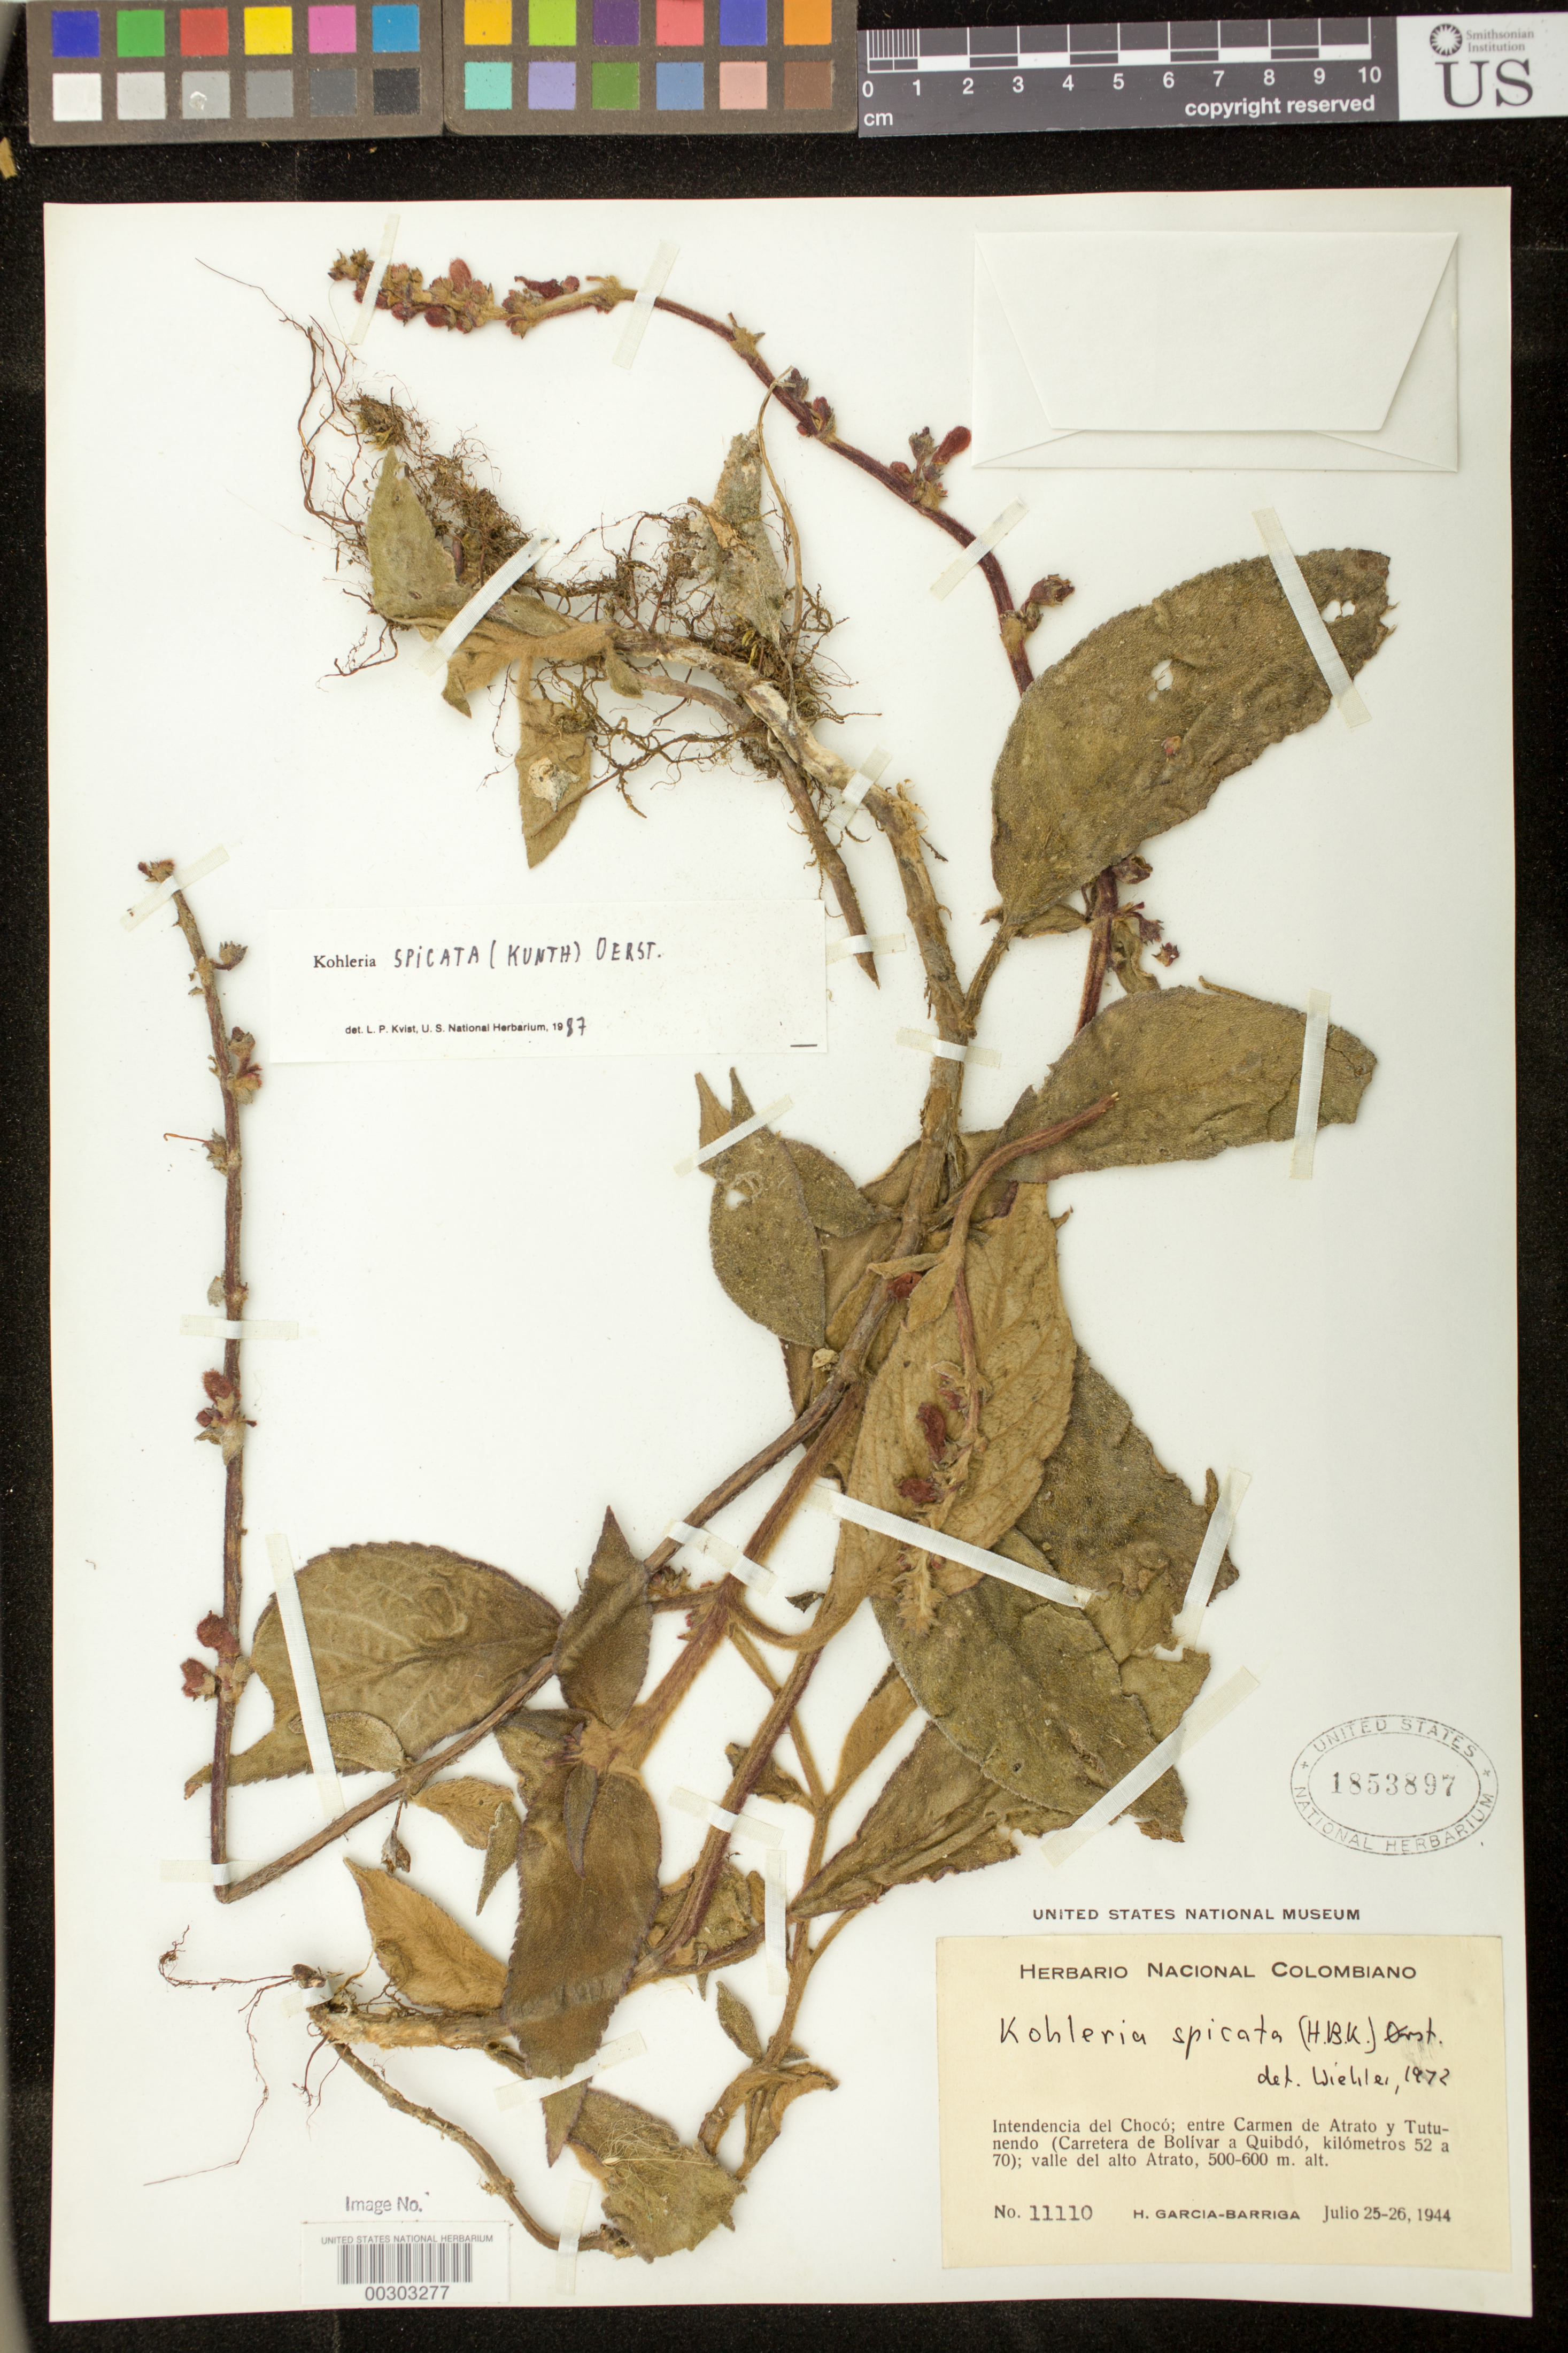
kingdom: Plantae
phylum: Tracheophyta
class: Magnoliopsida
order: Lamiales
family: Gesneriaceae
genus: Kohleria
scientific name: Kohleria spicata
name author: (Kunth) Oerst.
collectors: H. García Barriga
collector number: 11110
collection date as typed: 25-26 Jul 1944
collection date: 1944-07-25/1944-07-26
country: Colombia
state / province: Cauca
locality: Between Carmen de Atrato and Tutunendo, Valle del Alto Atrato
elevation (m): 500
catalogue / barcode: US 1853897